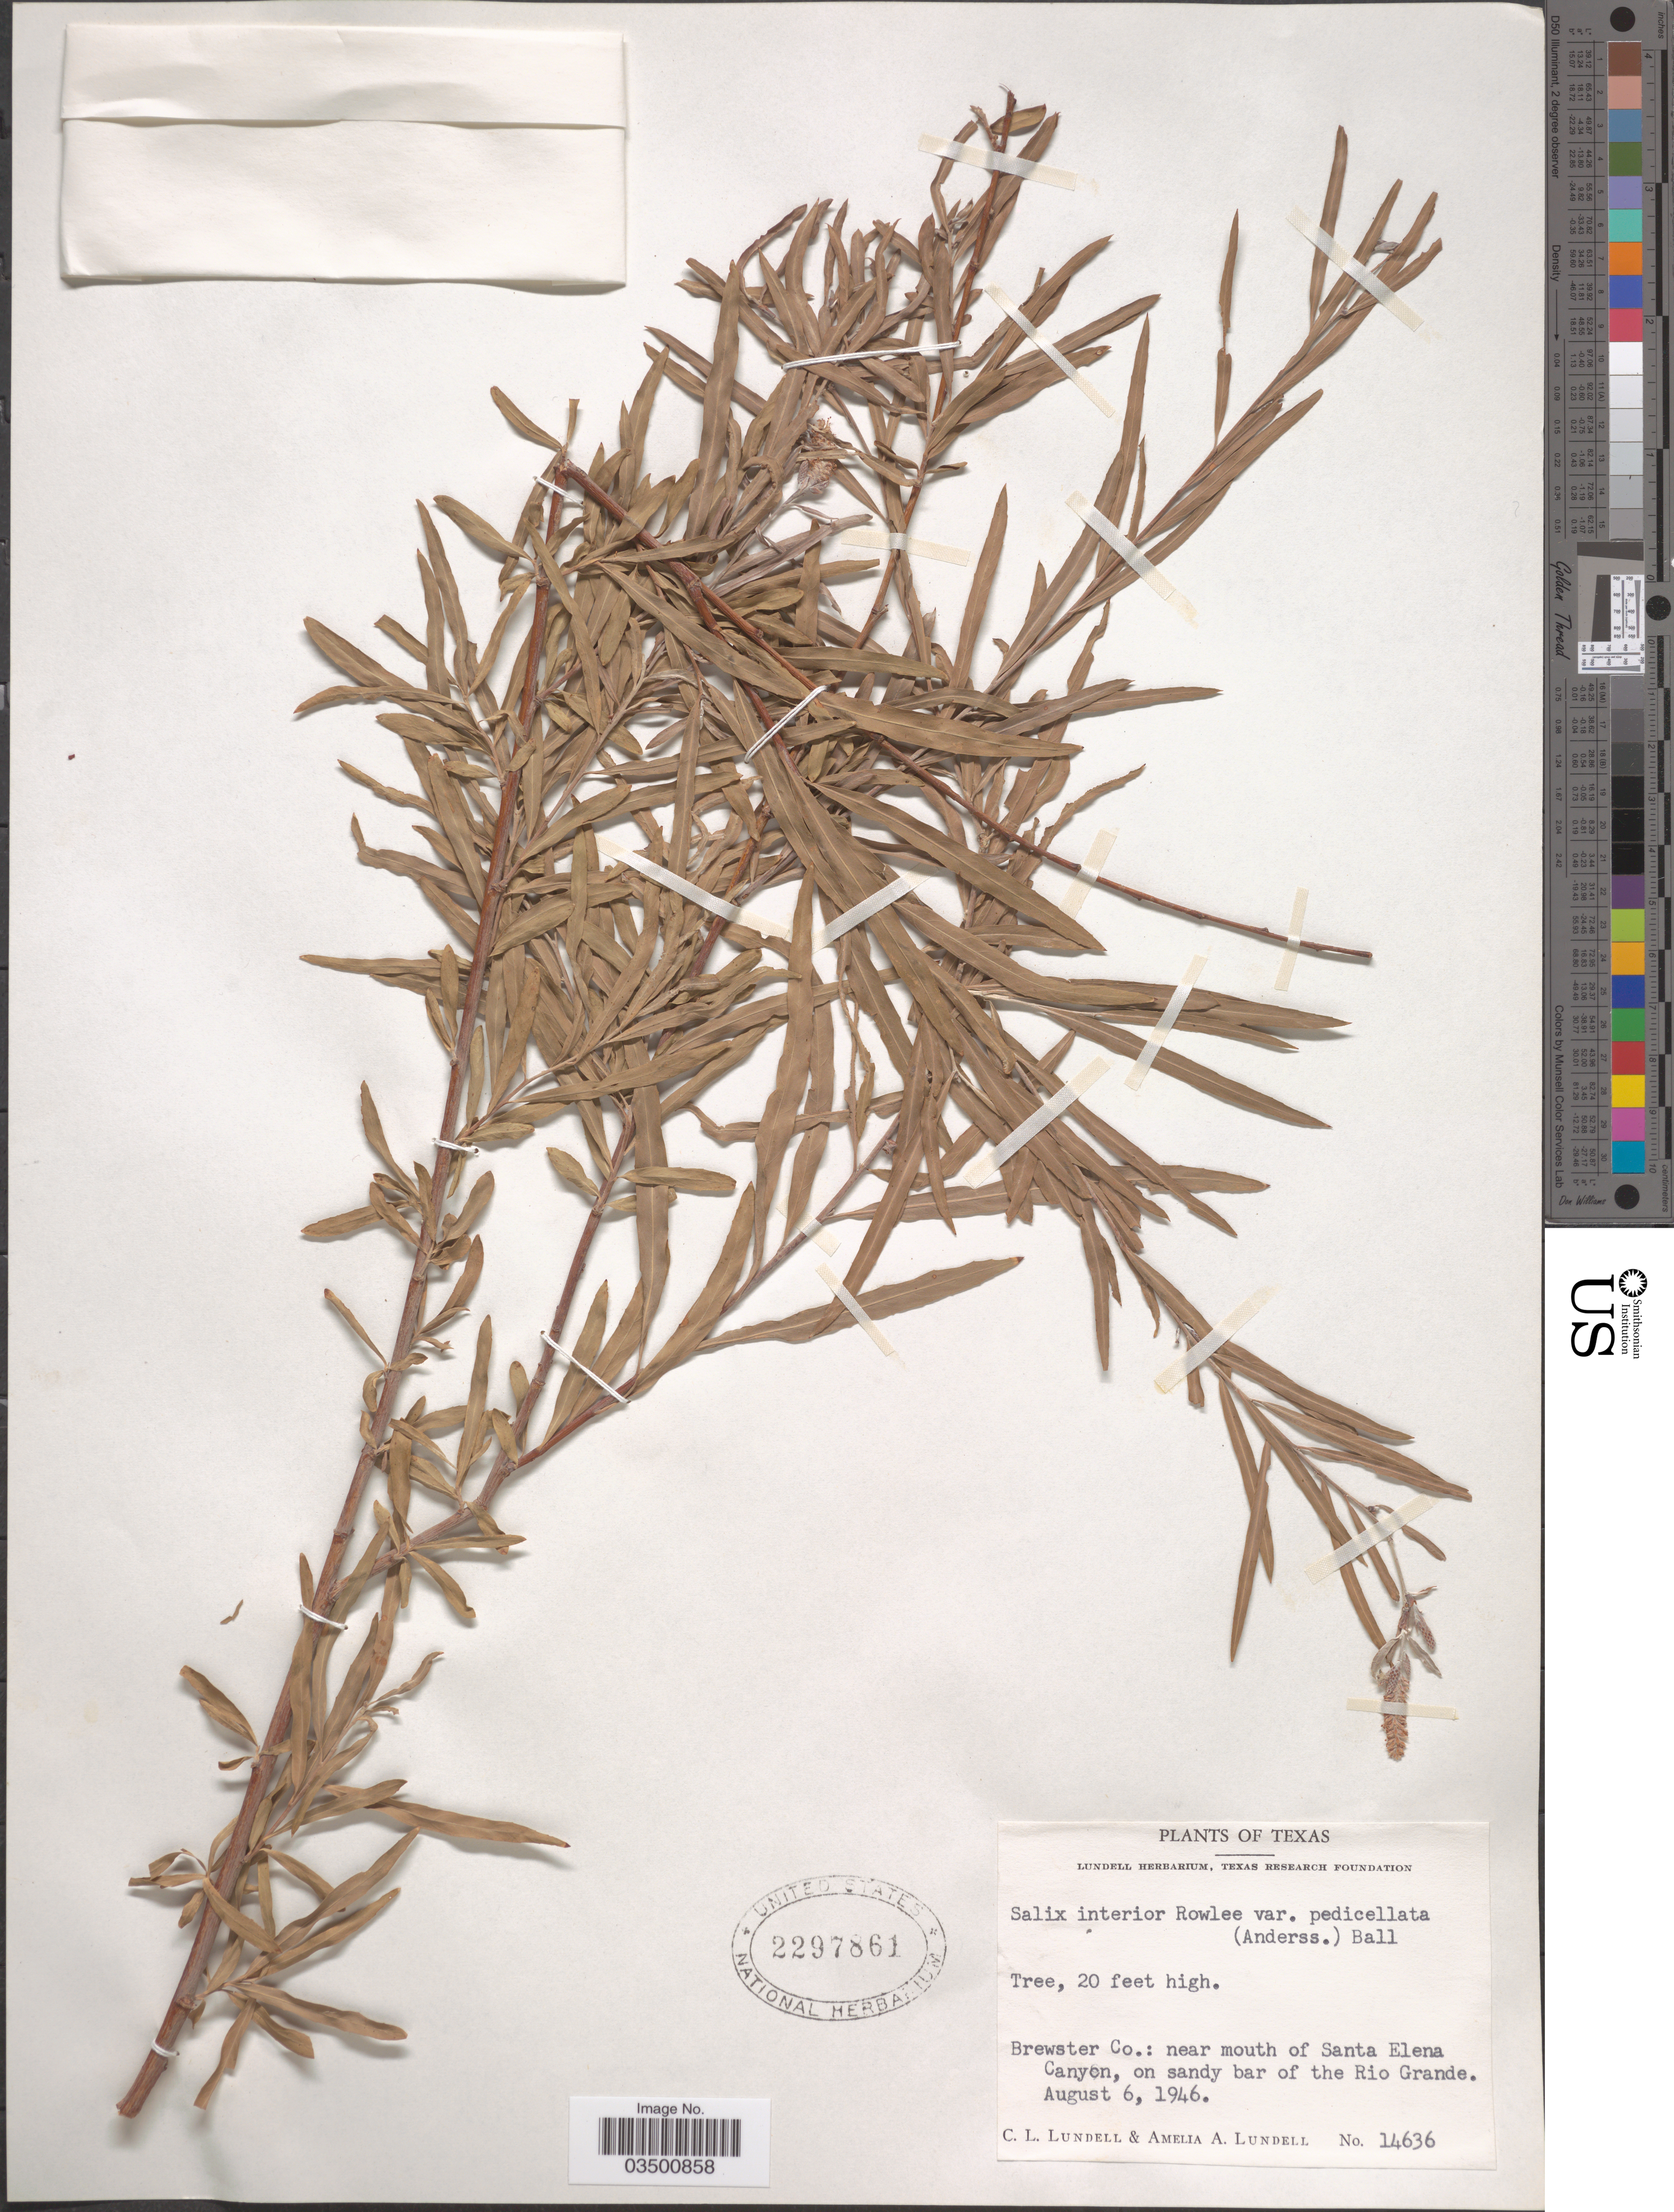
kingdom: Plantae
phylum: Tracheophyta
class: Magnoliopsida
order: Malpighiales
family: Salicaceae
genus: Salix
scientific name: Salix interior var. pedicellata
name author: (Andersson) C.R. Ball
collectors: C. L. Lundell & A. A. Lundell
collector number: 14636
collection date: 1946-08-06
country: United States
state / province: Texas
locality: Brewster Co.: near mouth of Santa Elena Canyon, on sandy bar of the Rio Grande.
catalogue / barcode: US 2297861